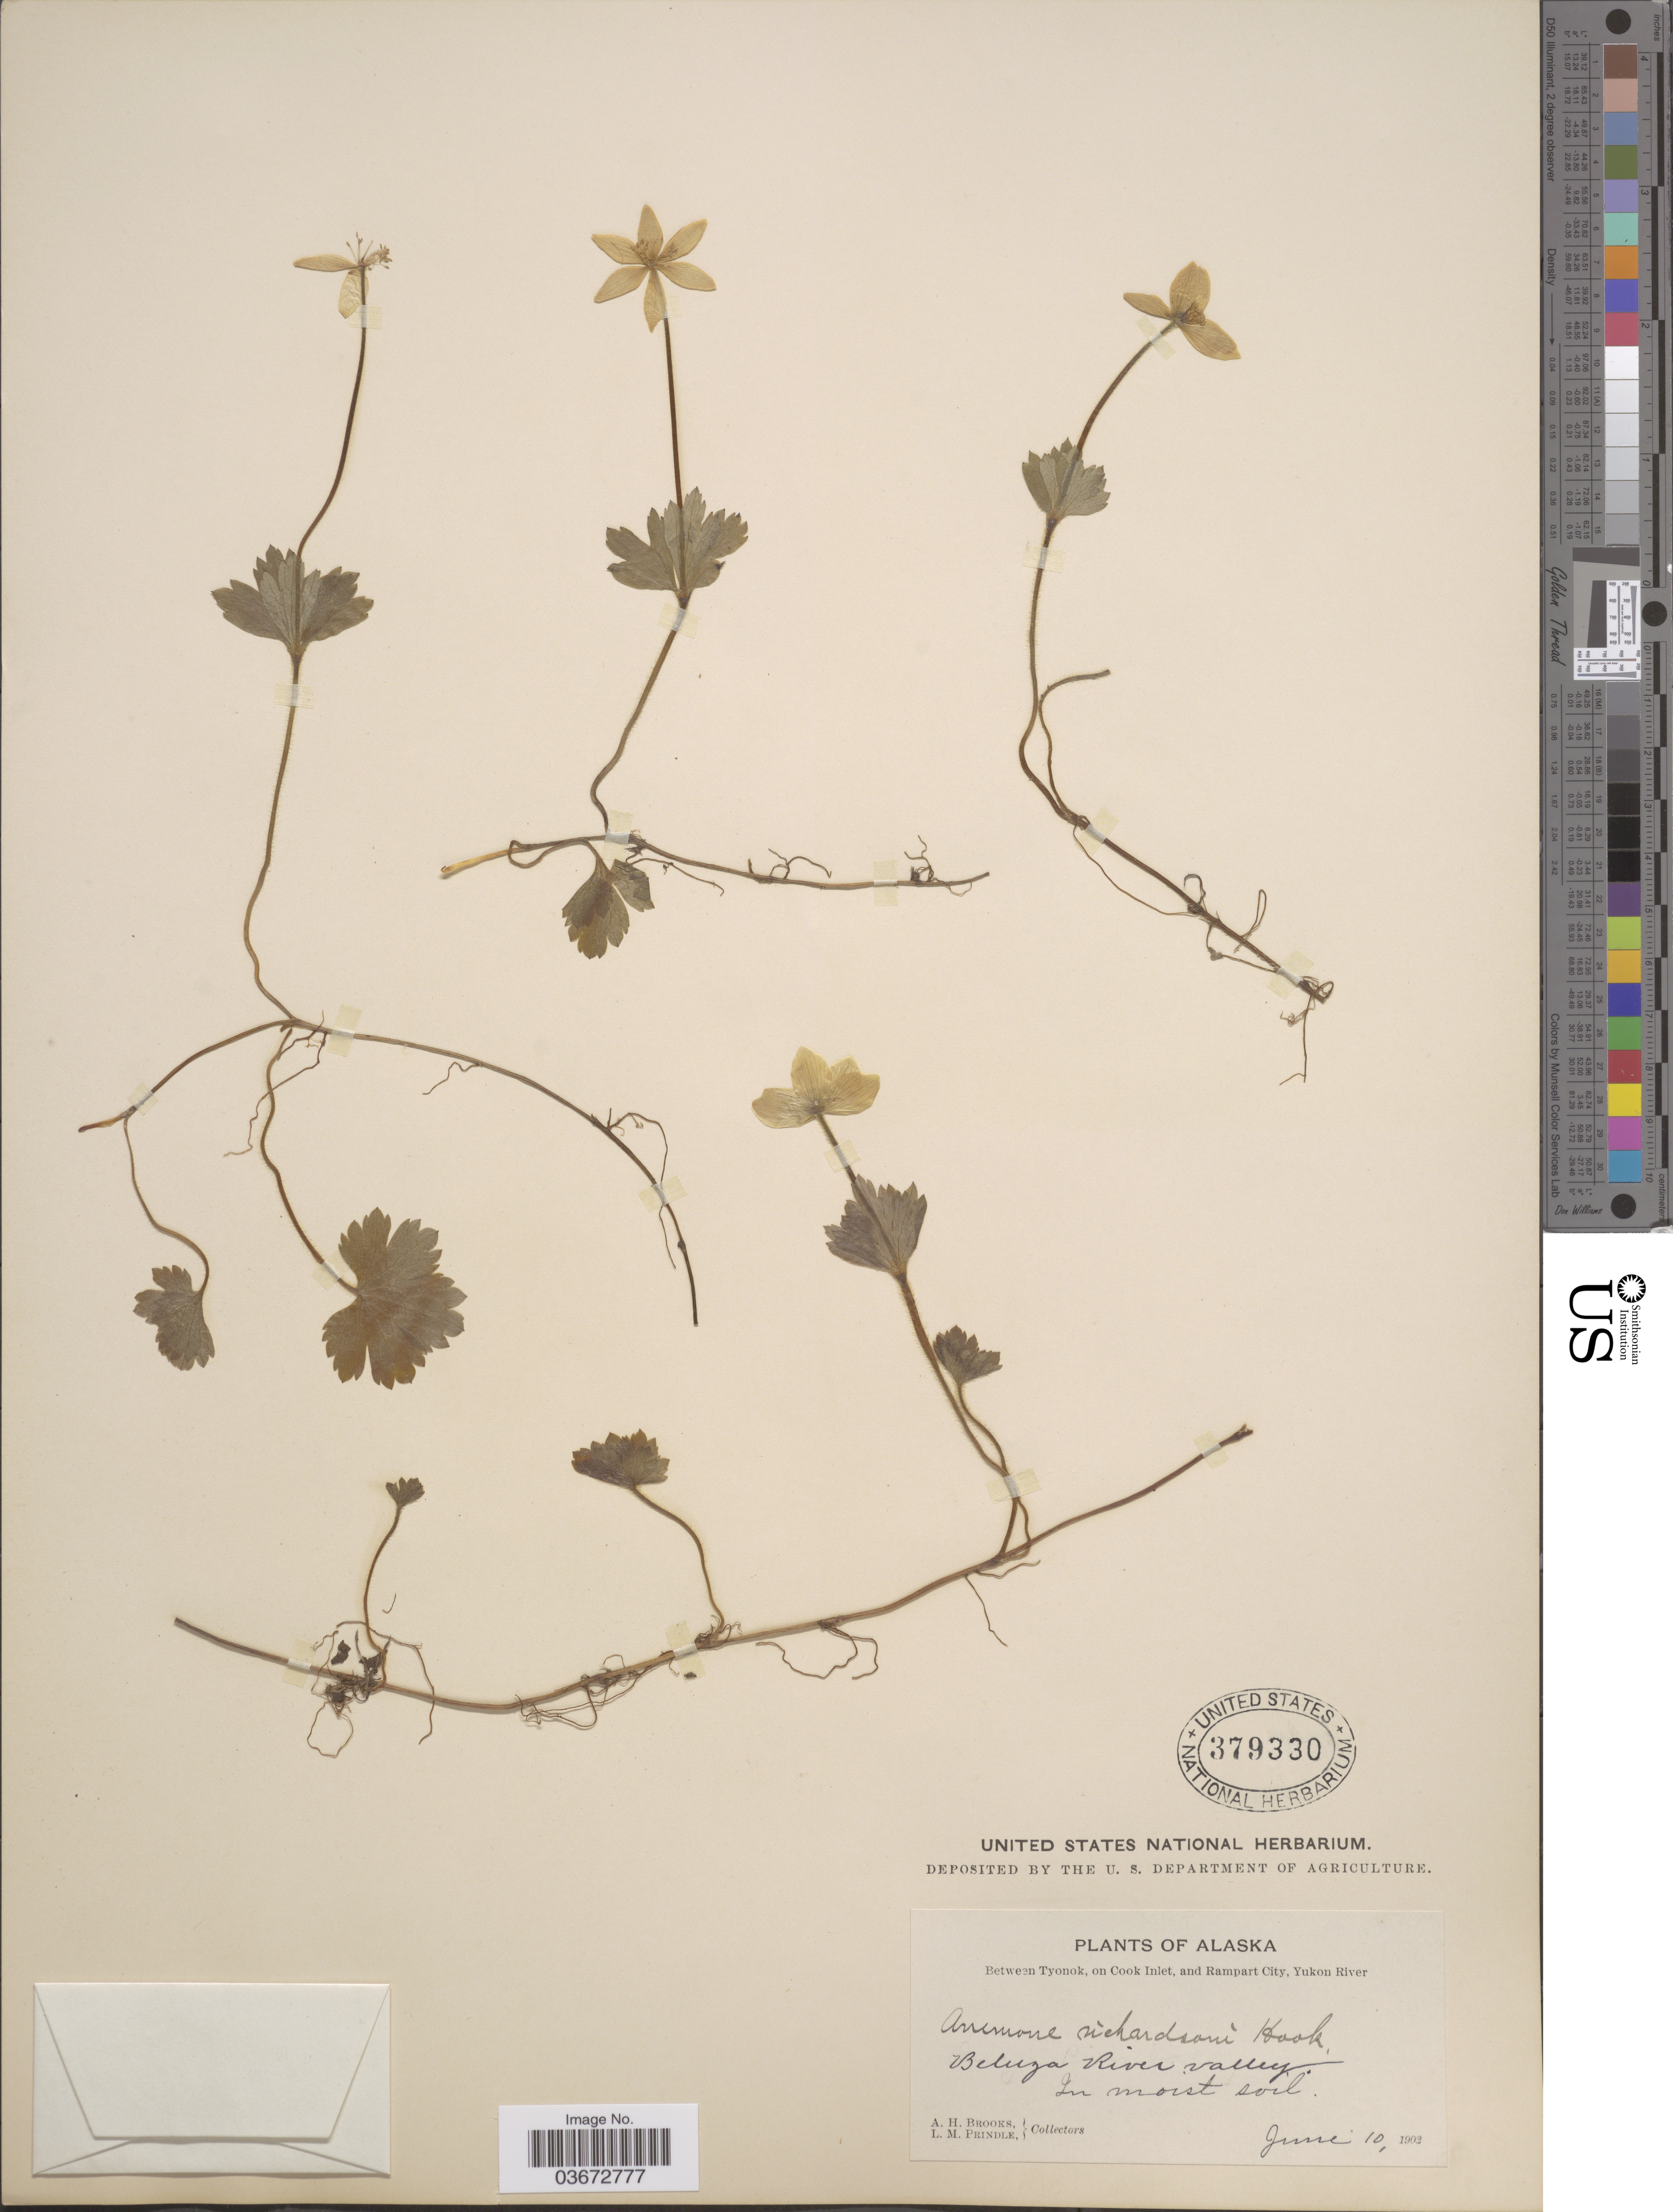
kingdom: Plantae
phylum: Tracheophyta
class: Magnoliopsida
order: Ranunculales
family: Ranunculaceae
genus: Anemone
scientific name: Anemone richardsonii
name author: Hook.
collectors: A. Brooks & L. Prindle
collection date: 1902-06-10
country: United States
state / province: Alaska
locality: Between Tyonok, on Cook Inlet, and Rampart City, Yukon River. Beluza River valley.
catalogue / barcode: US 379330